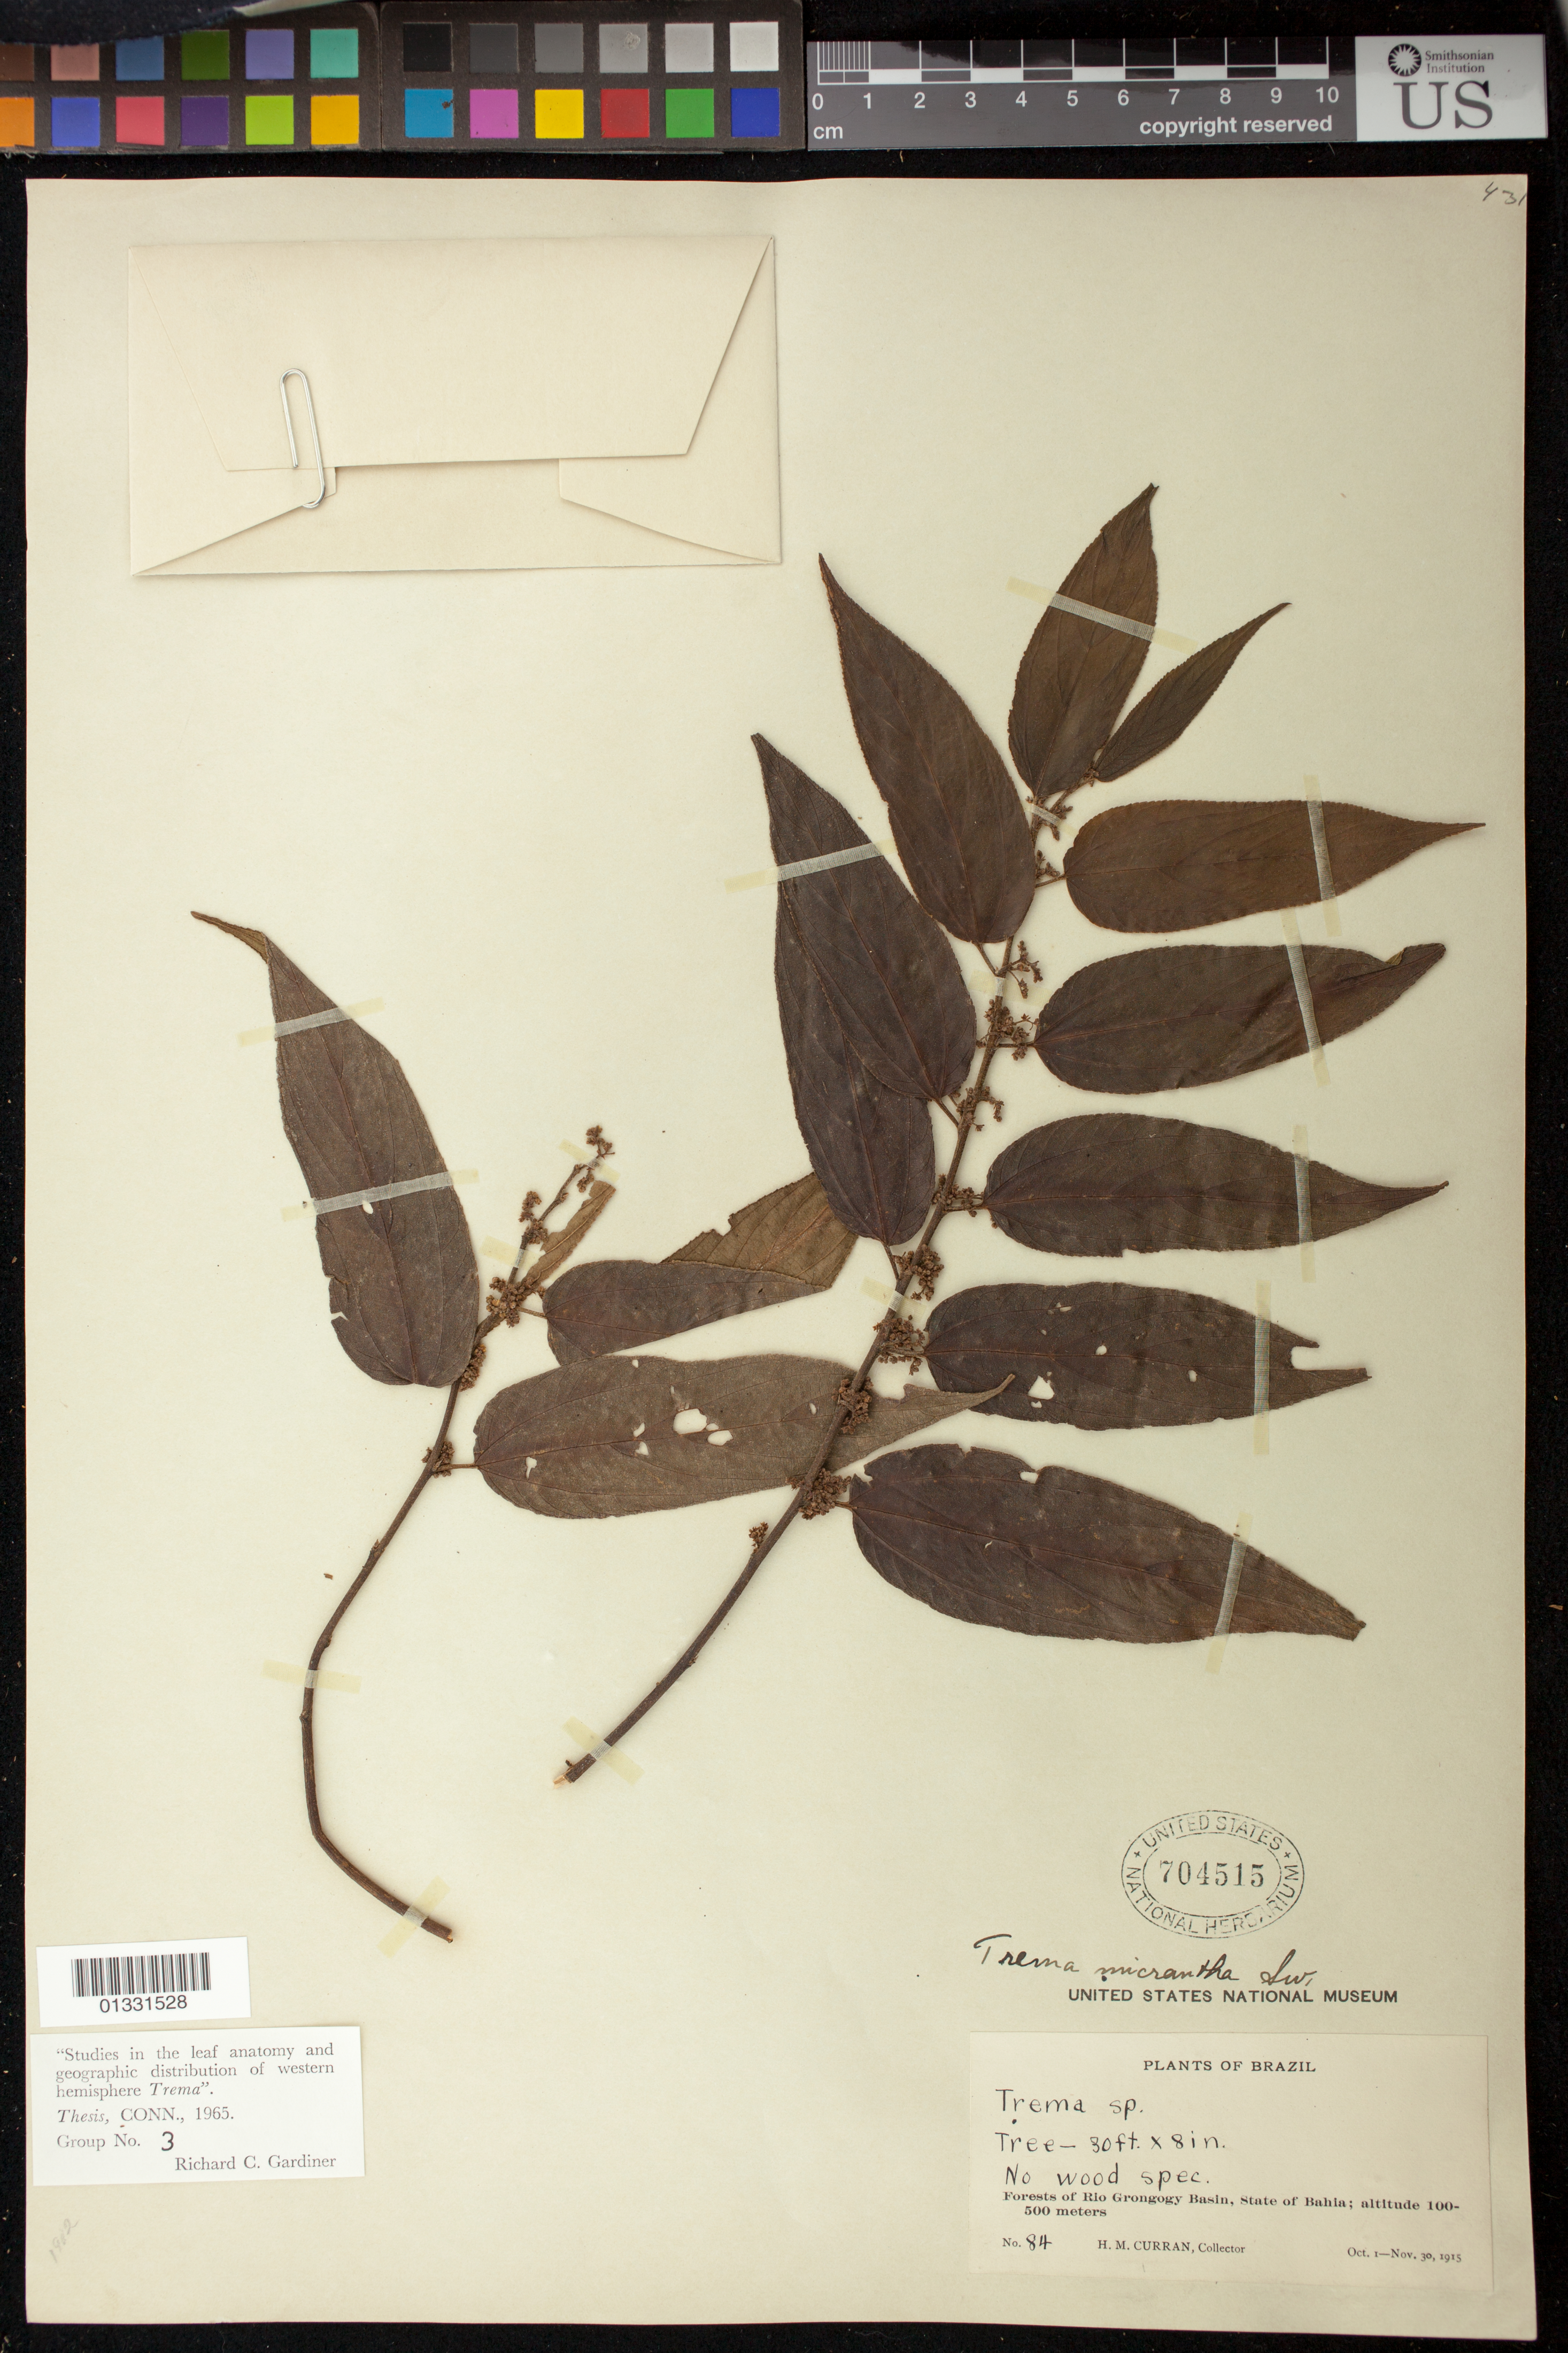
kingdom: Plantae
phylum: Tracheophyta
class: Magnoliopsida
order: Rosales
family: Cannabaceae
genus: Trema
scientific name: Trema micranthum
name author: (L.) Blume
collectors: H. M. Curran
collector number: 84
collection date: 1915-10-01/1915-11-30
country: Brazil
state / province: Bahia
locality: Rio Grongogy Basin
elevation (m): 100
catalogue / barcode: US 704515